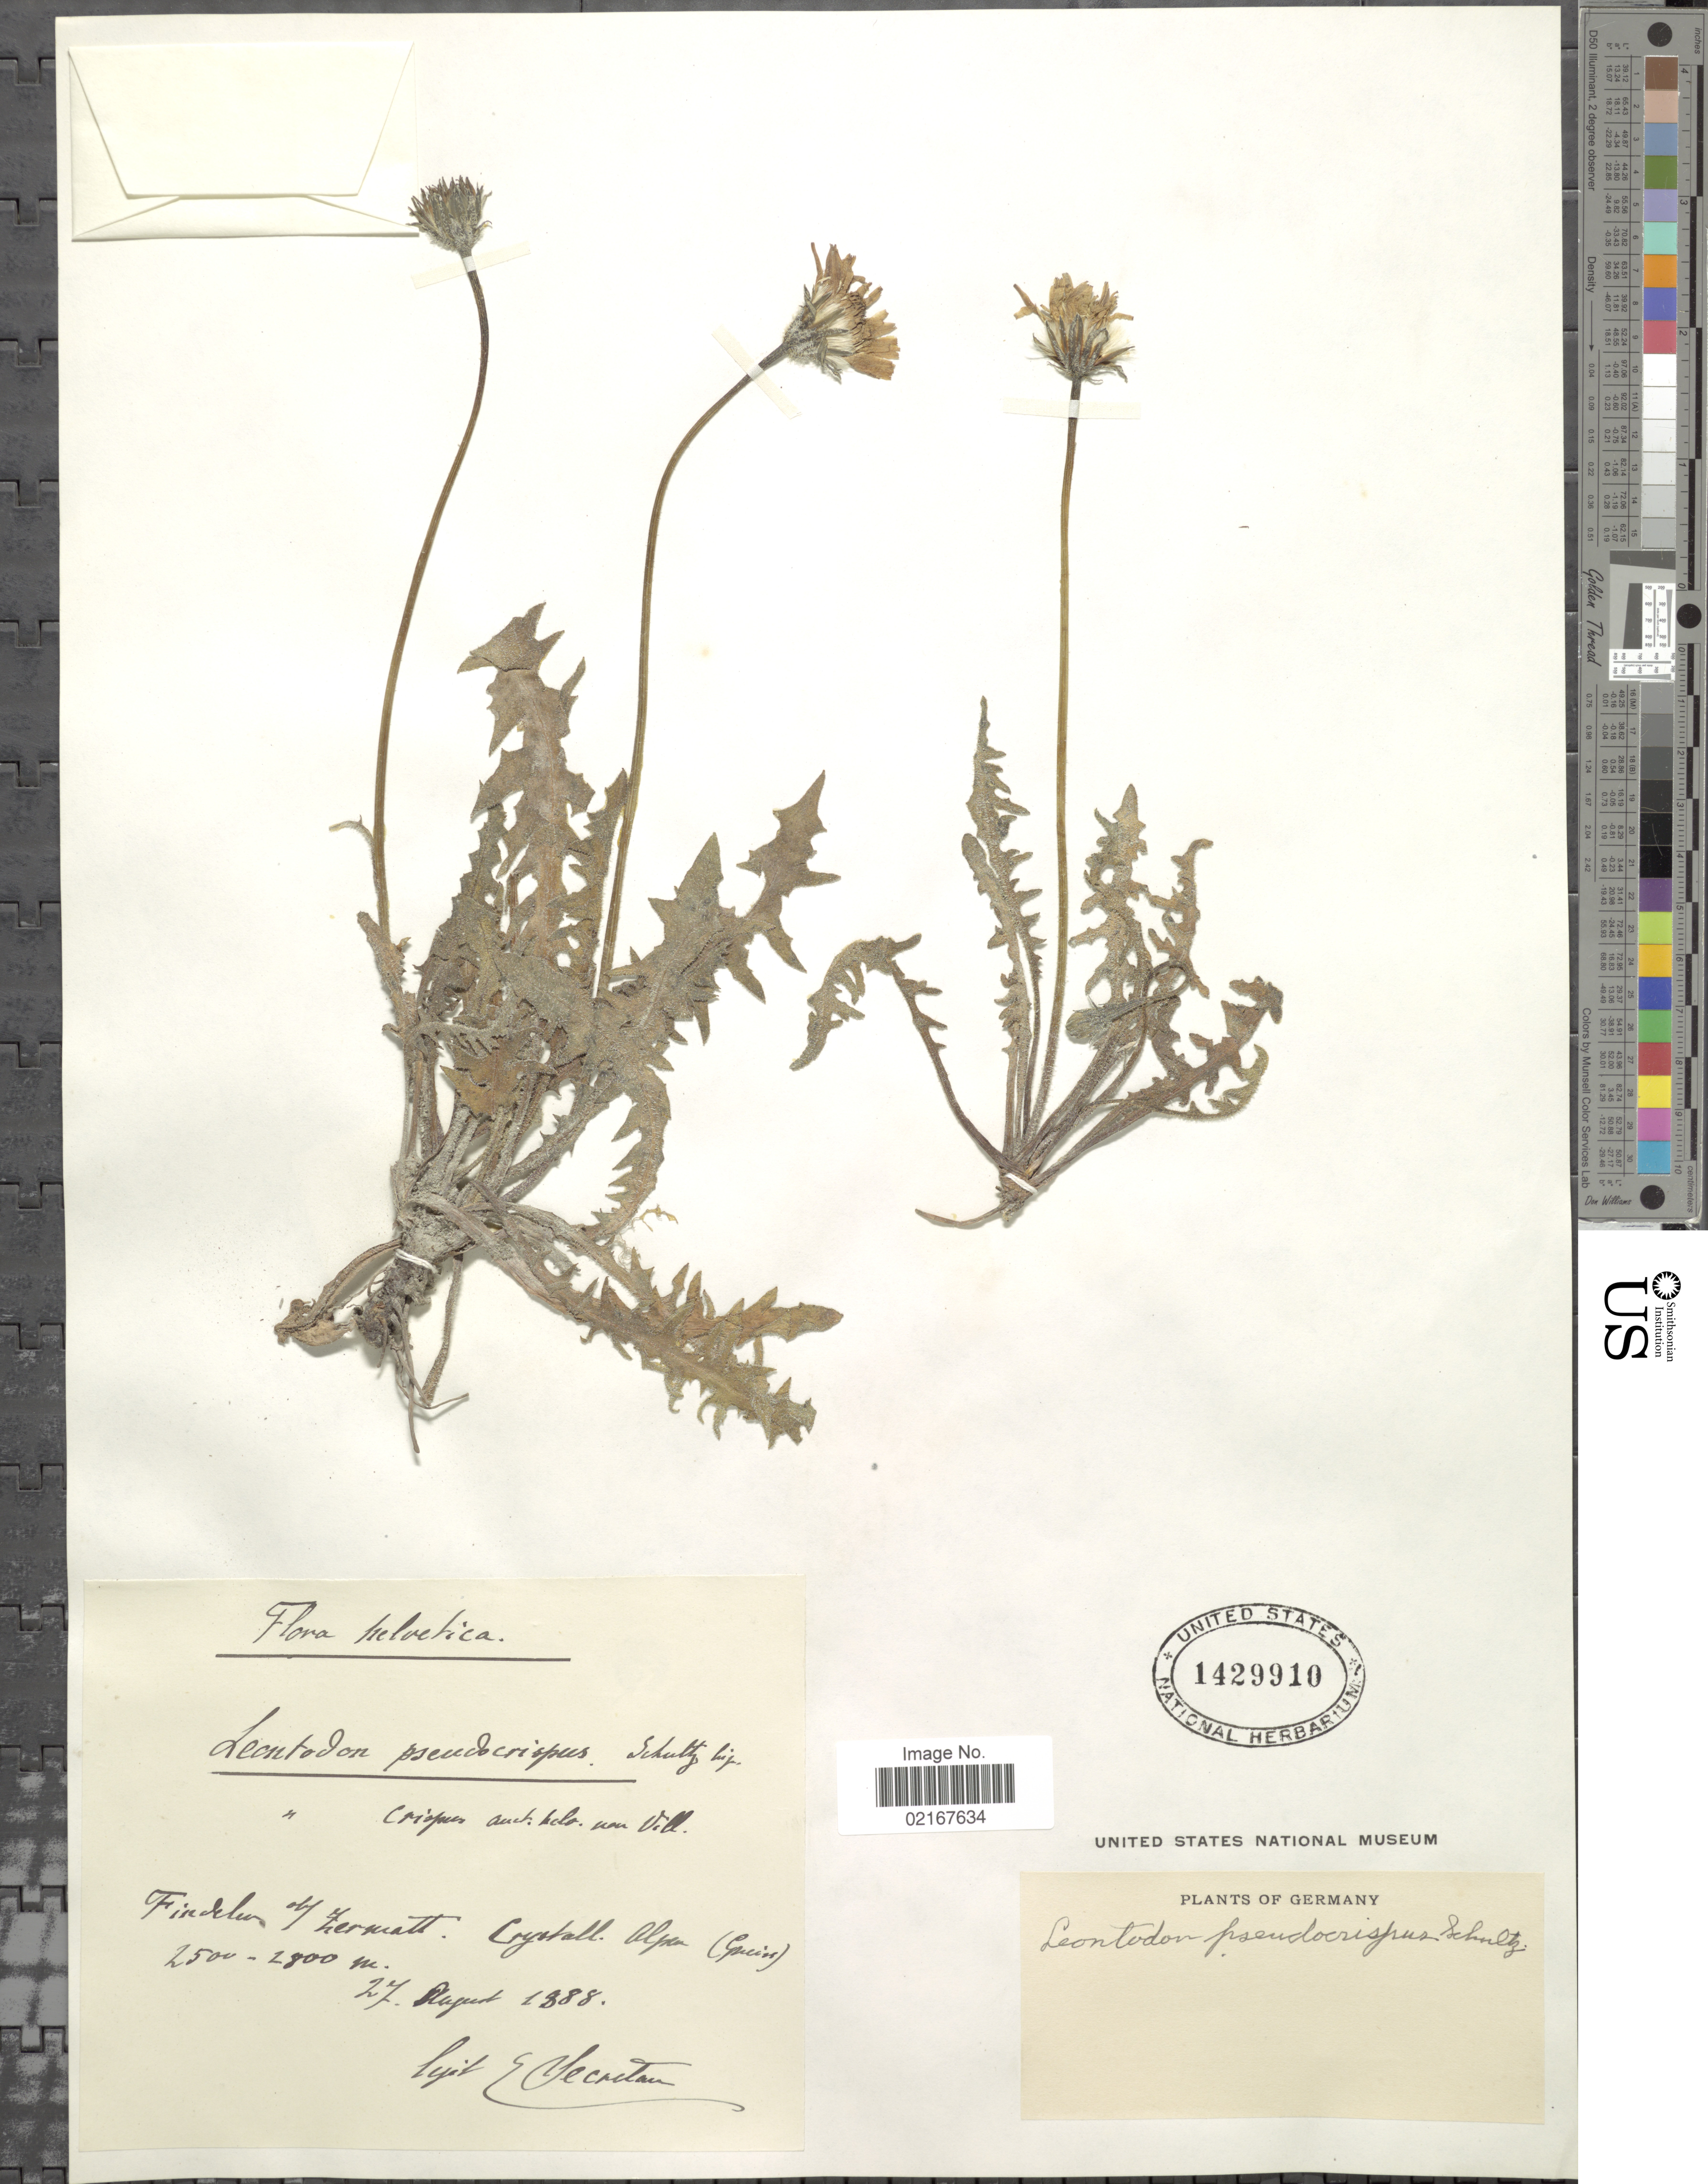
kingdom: Plantae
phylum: Tracheophyta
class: Magnoliopsida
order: Asterales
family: Asteraceae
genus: Leontodon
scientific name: Leontodon hispidus subsp. hastilis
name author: (L.) Pawlowska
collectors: E. Secretan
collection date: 1888-08-27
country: Germany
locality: Helvetica, Findeler ob/ Zermatt, Crystall, Alpen [interpreted]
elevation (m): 2500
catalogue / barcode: US 1429910